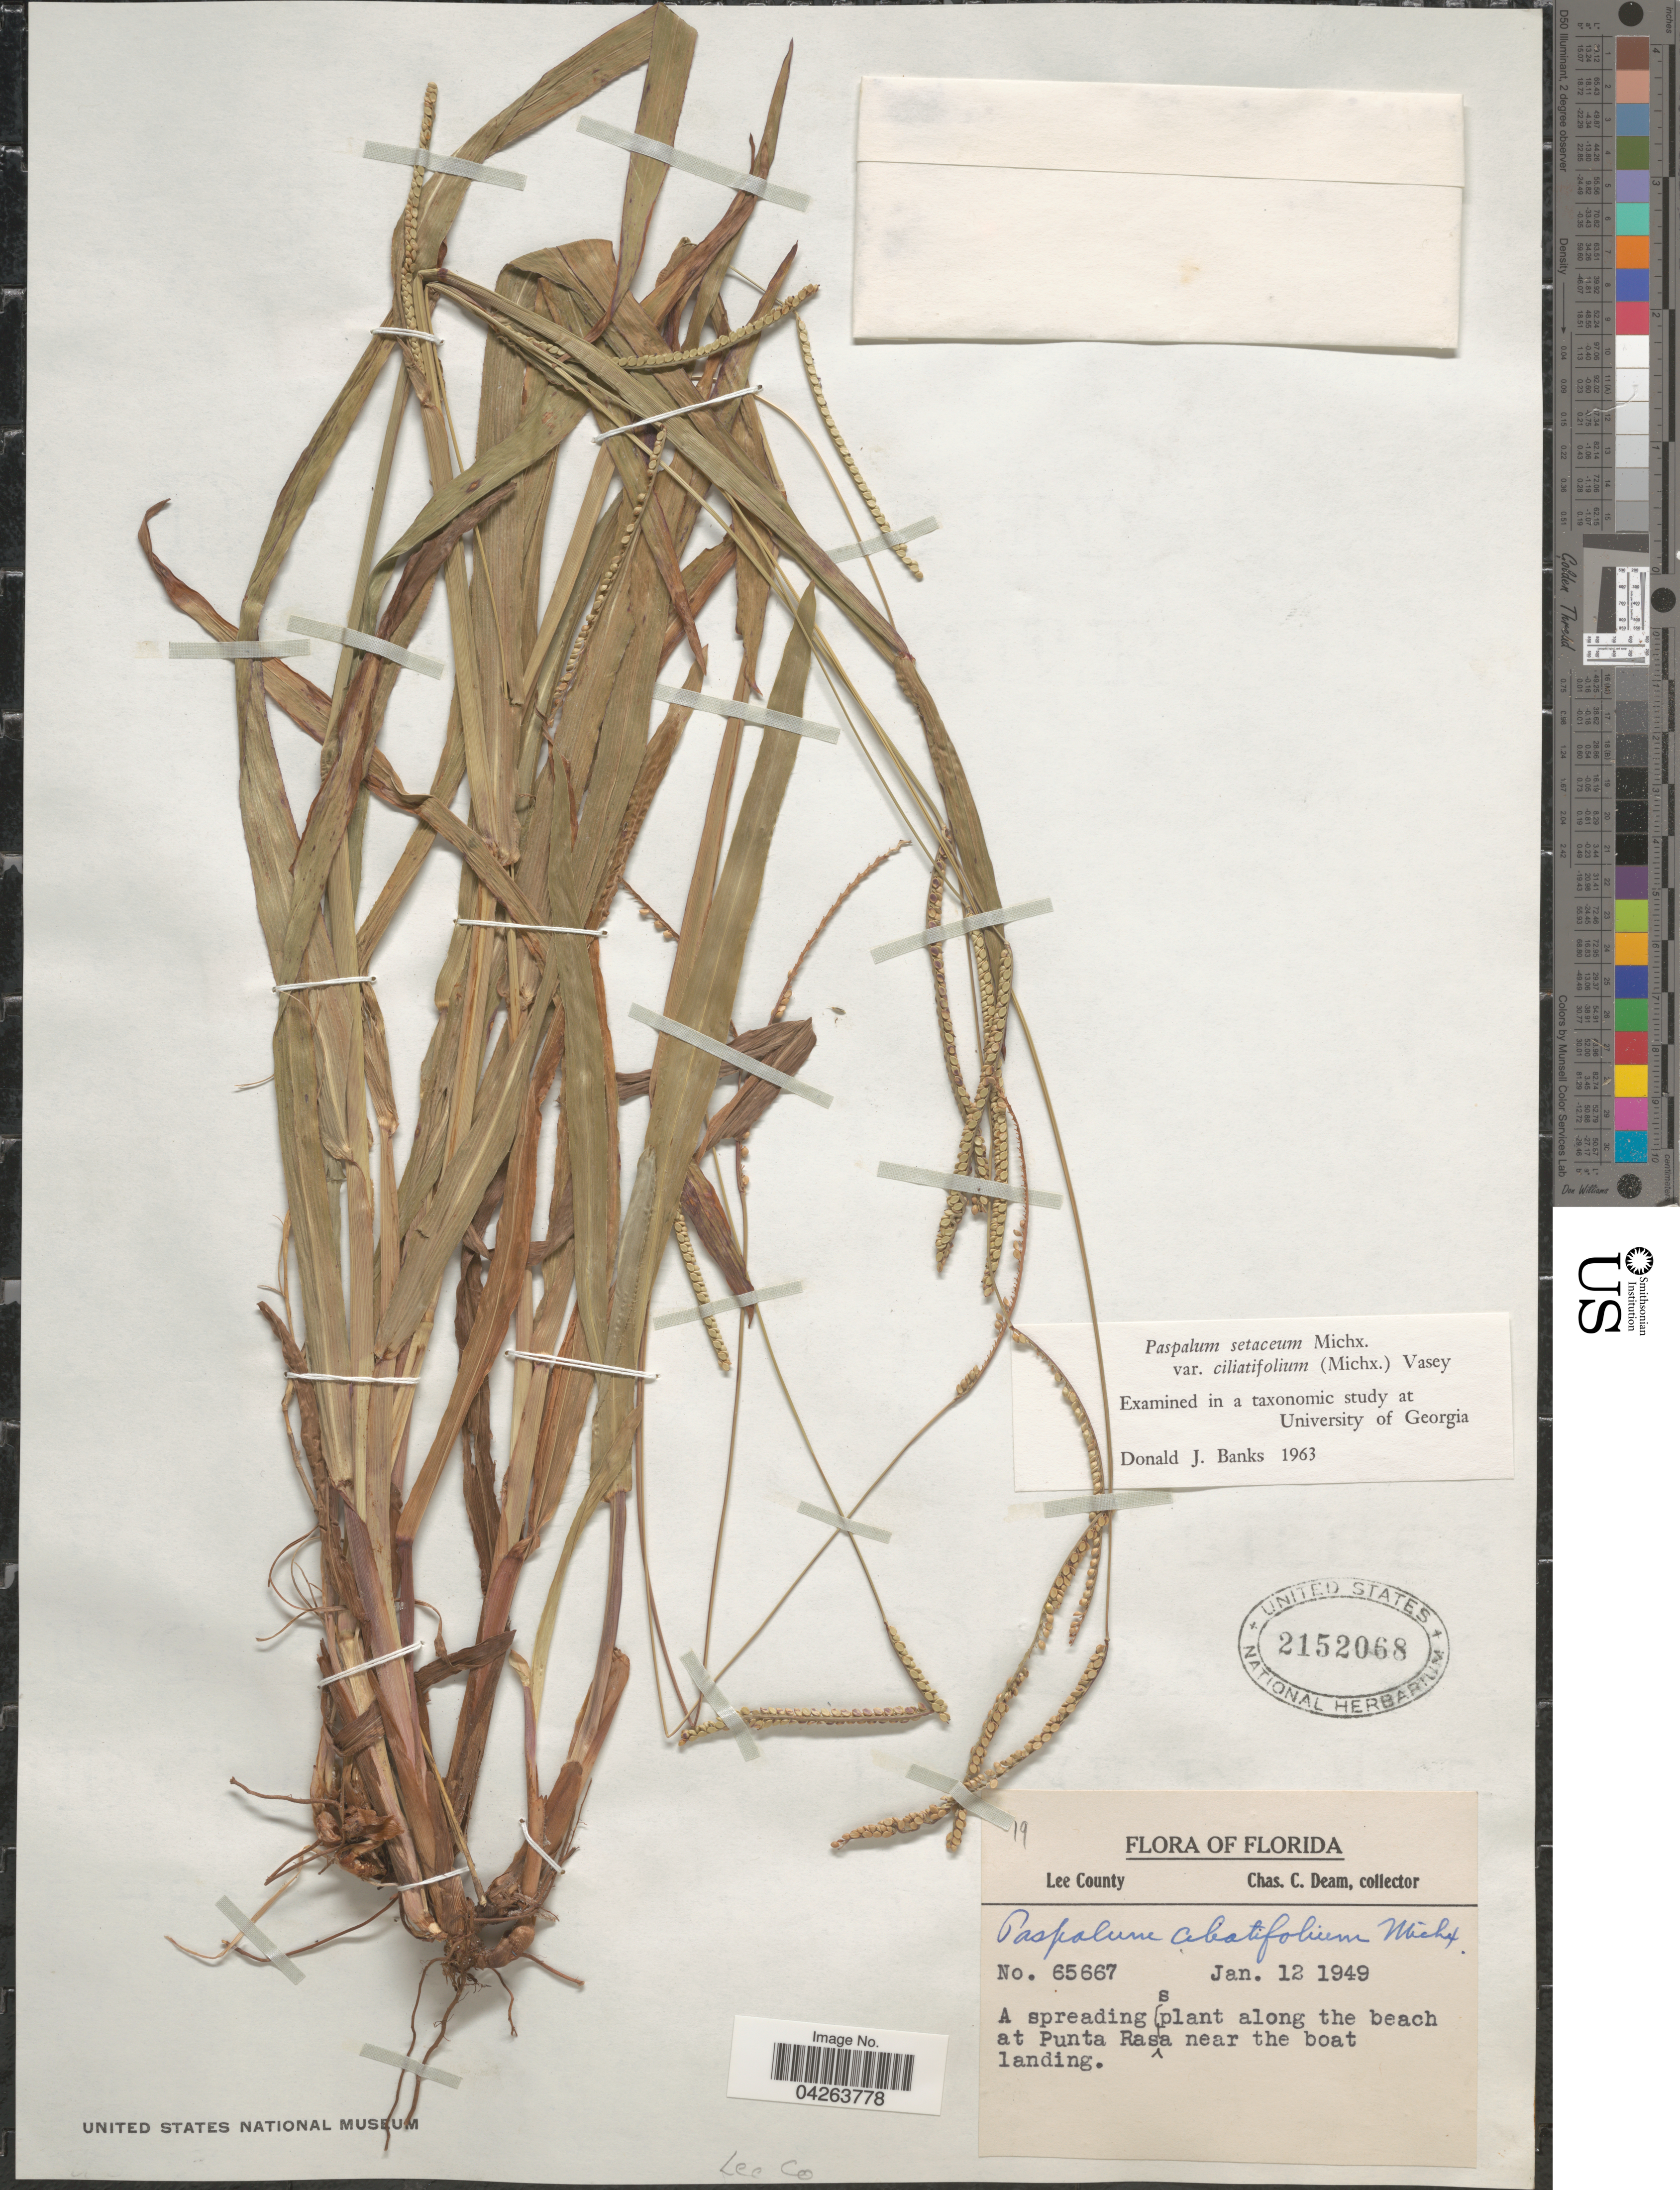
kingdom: Plantae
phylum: Tracheophyta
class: Liliopsida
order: Poales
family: Poaceae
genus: Paspalum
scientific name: Paspalum setaceum var. ciliatifolium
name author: (Michx.) Vasey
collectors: C. C. Deam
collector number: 65667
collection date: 1949-01-12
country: United States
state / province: Florida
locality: Lee County. A spreading plant along the beach at Punta Rassa near the boat landing.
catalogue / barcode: US 2152068